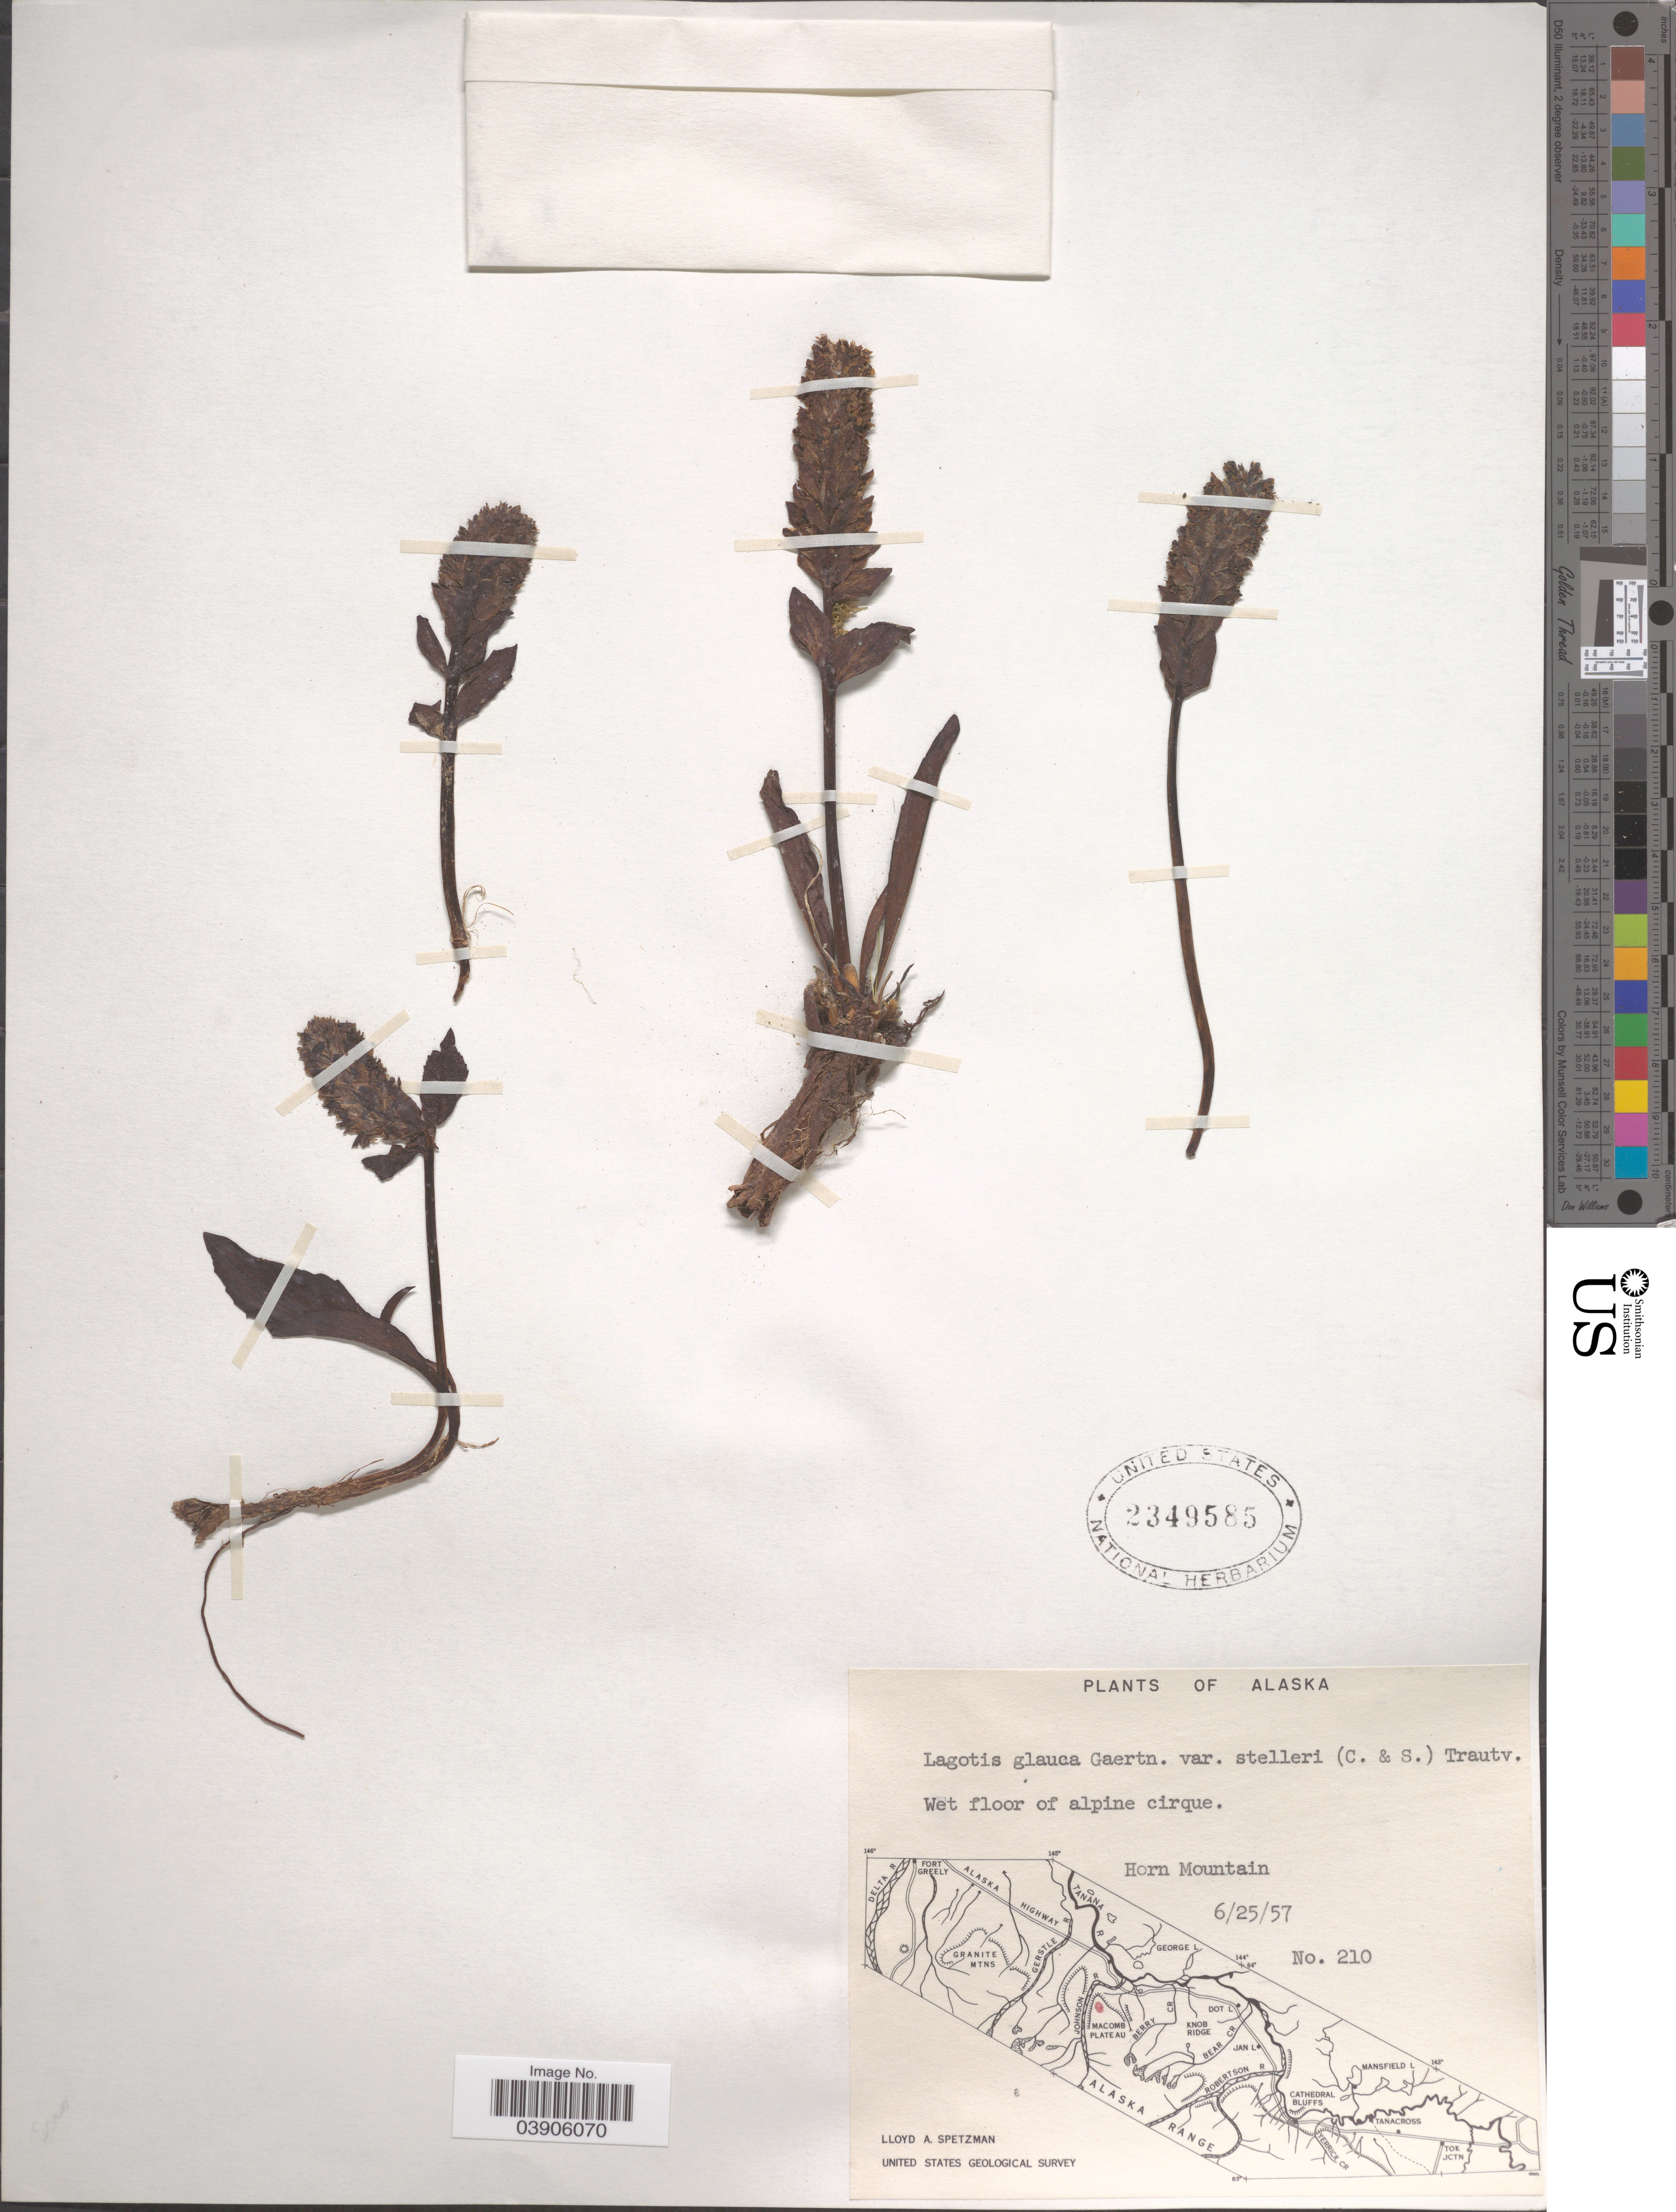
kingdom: Plantae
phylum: Tracheophyta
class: Magnoliopsida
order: Lamiales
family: Plantaginaceae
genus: Lagotis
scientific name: Lagotis glauca var. stelleri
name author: Trautv.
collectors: L. Spetzman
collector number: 210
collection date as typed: Transcribed d/m/y: 25/6/57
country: United States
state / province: Alaska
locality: Horn Mountain.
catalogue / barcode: US 2349585